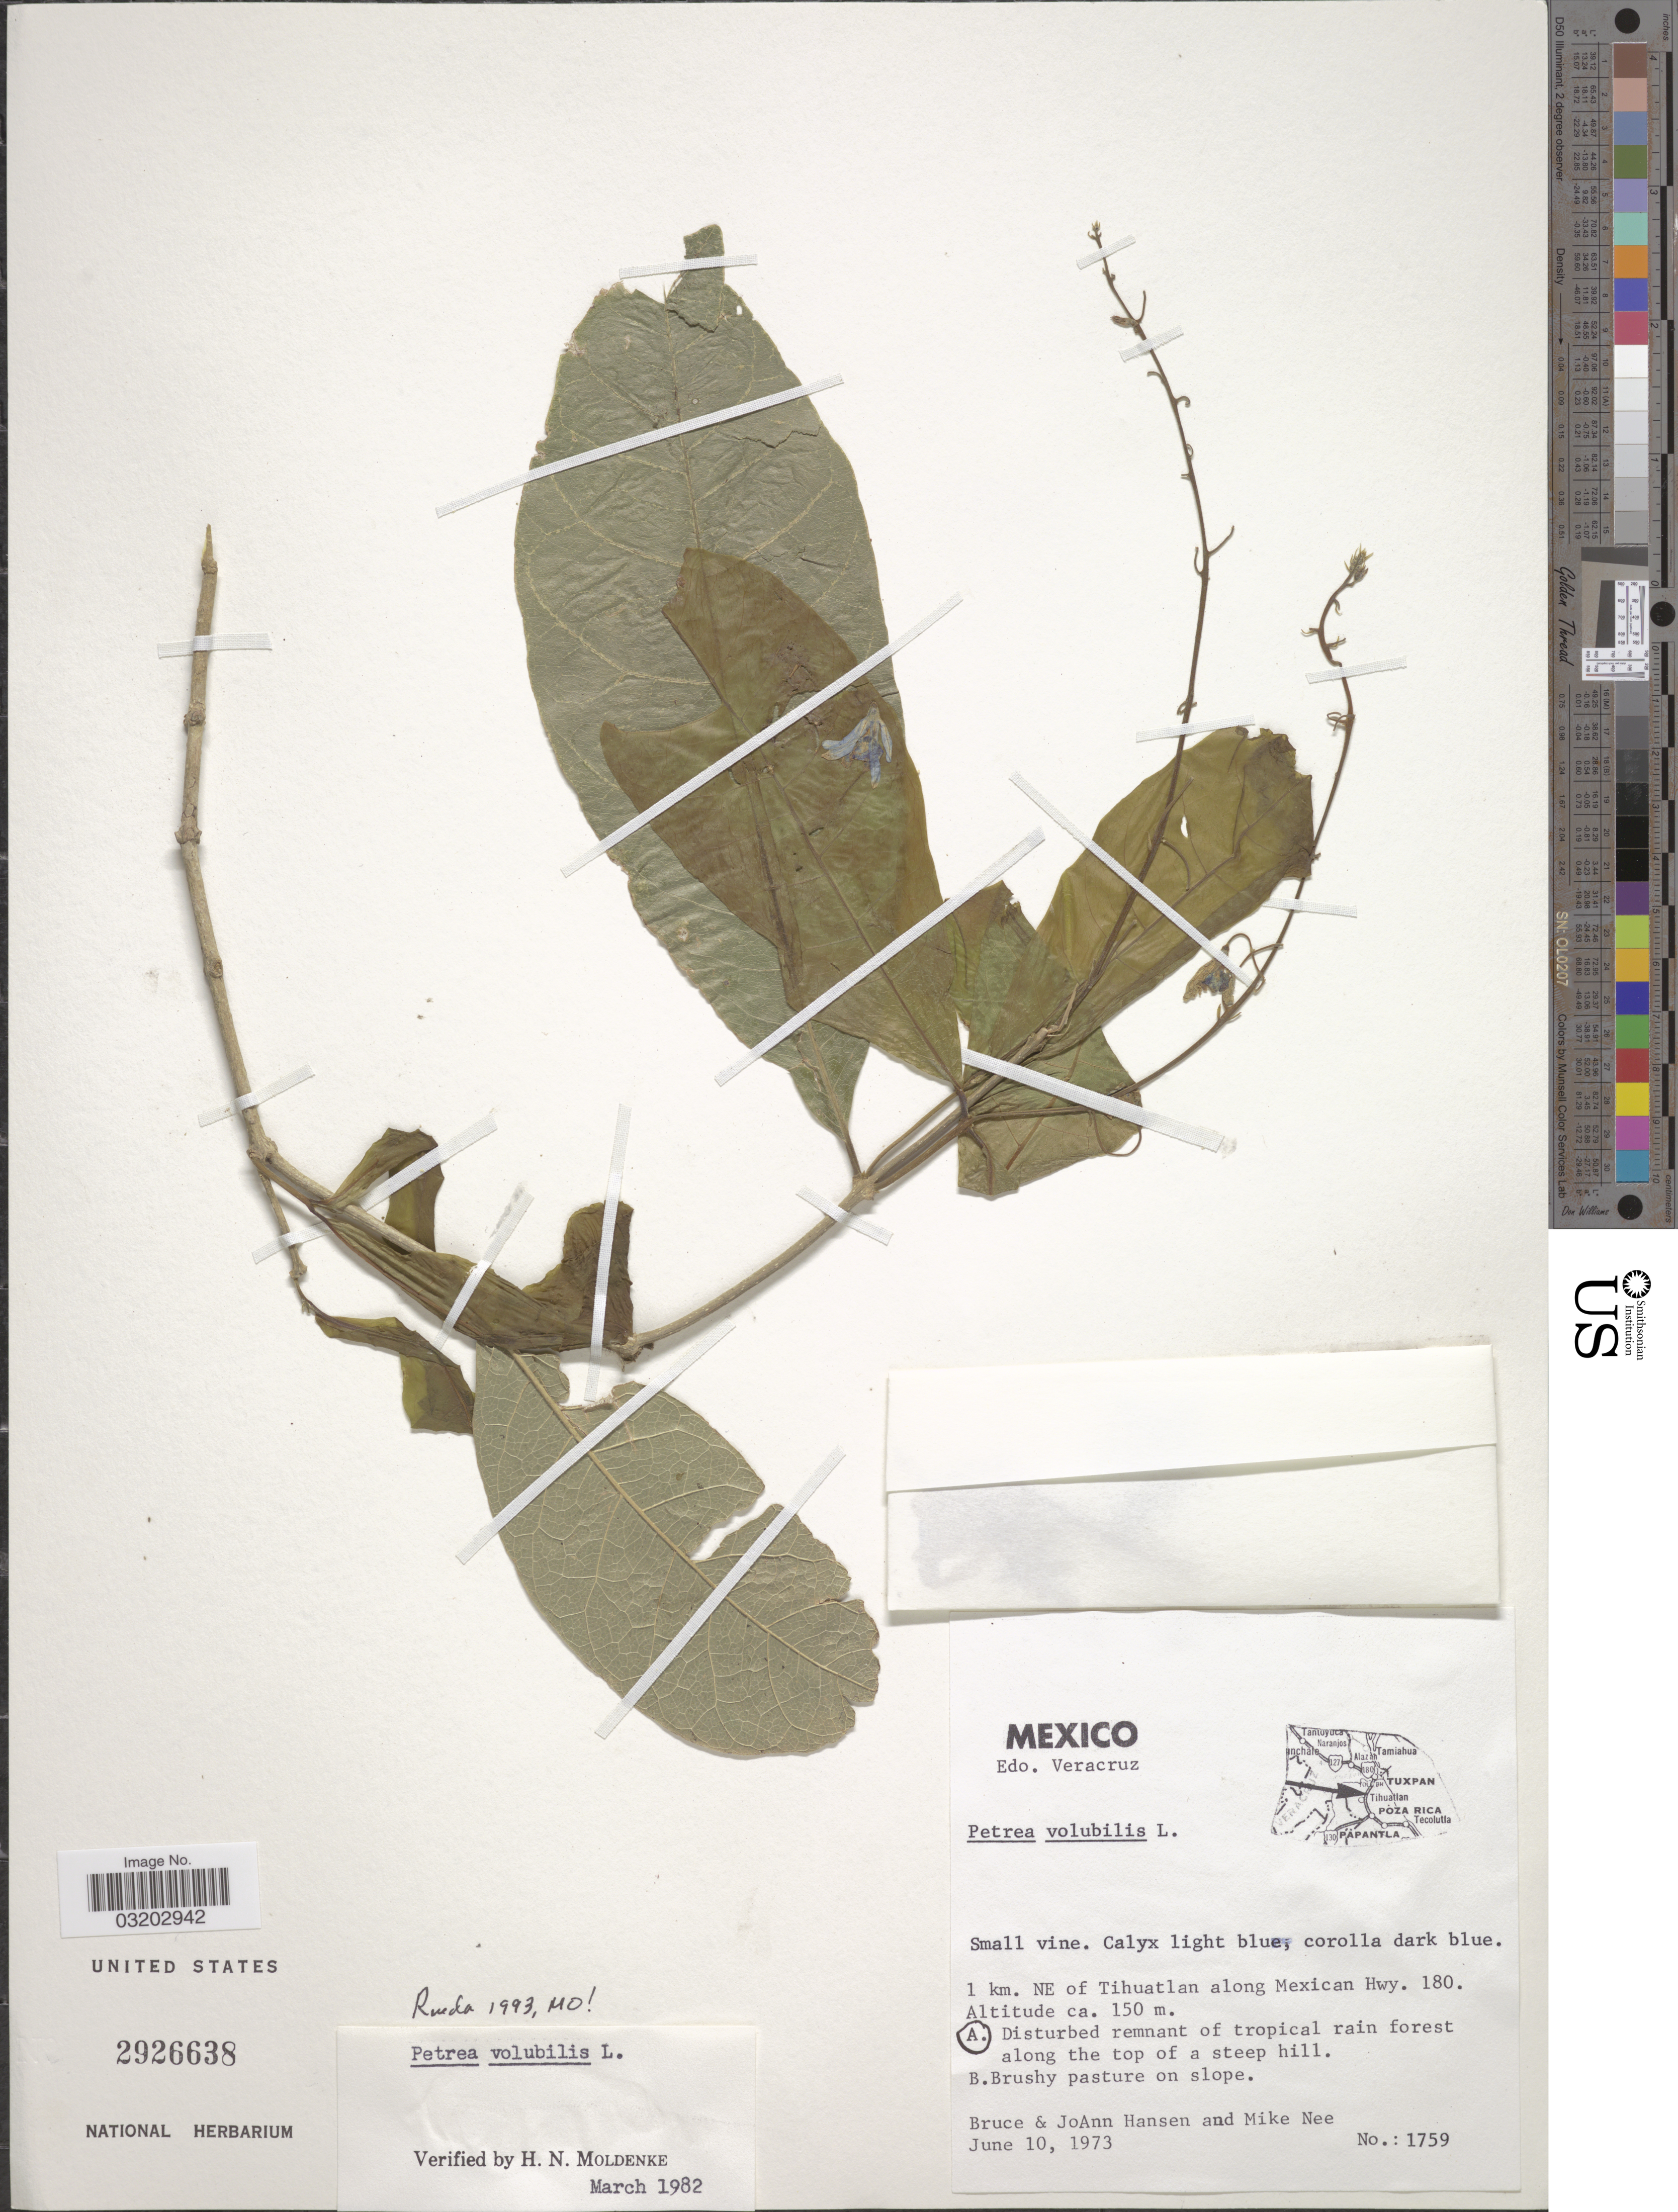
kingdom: Plantae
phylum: Tracheophyta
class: Magnoliopsida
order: Lamiales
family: Verbenaceae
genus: Petrea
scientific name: Petrea volubilis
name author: L.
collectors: B. Hansen, J. Hansen & M. Nee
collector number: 1759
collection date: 1973-06-10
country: Mexico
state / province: Veracruz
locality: Edo. Veracruz, 1 km. NE of Tihuatlan along Mexican Hwy. 180.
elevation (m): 150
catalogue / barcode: US 2926638